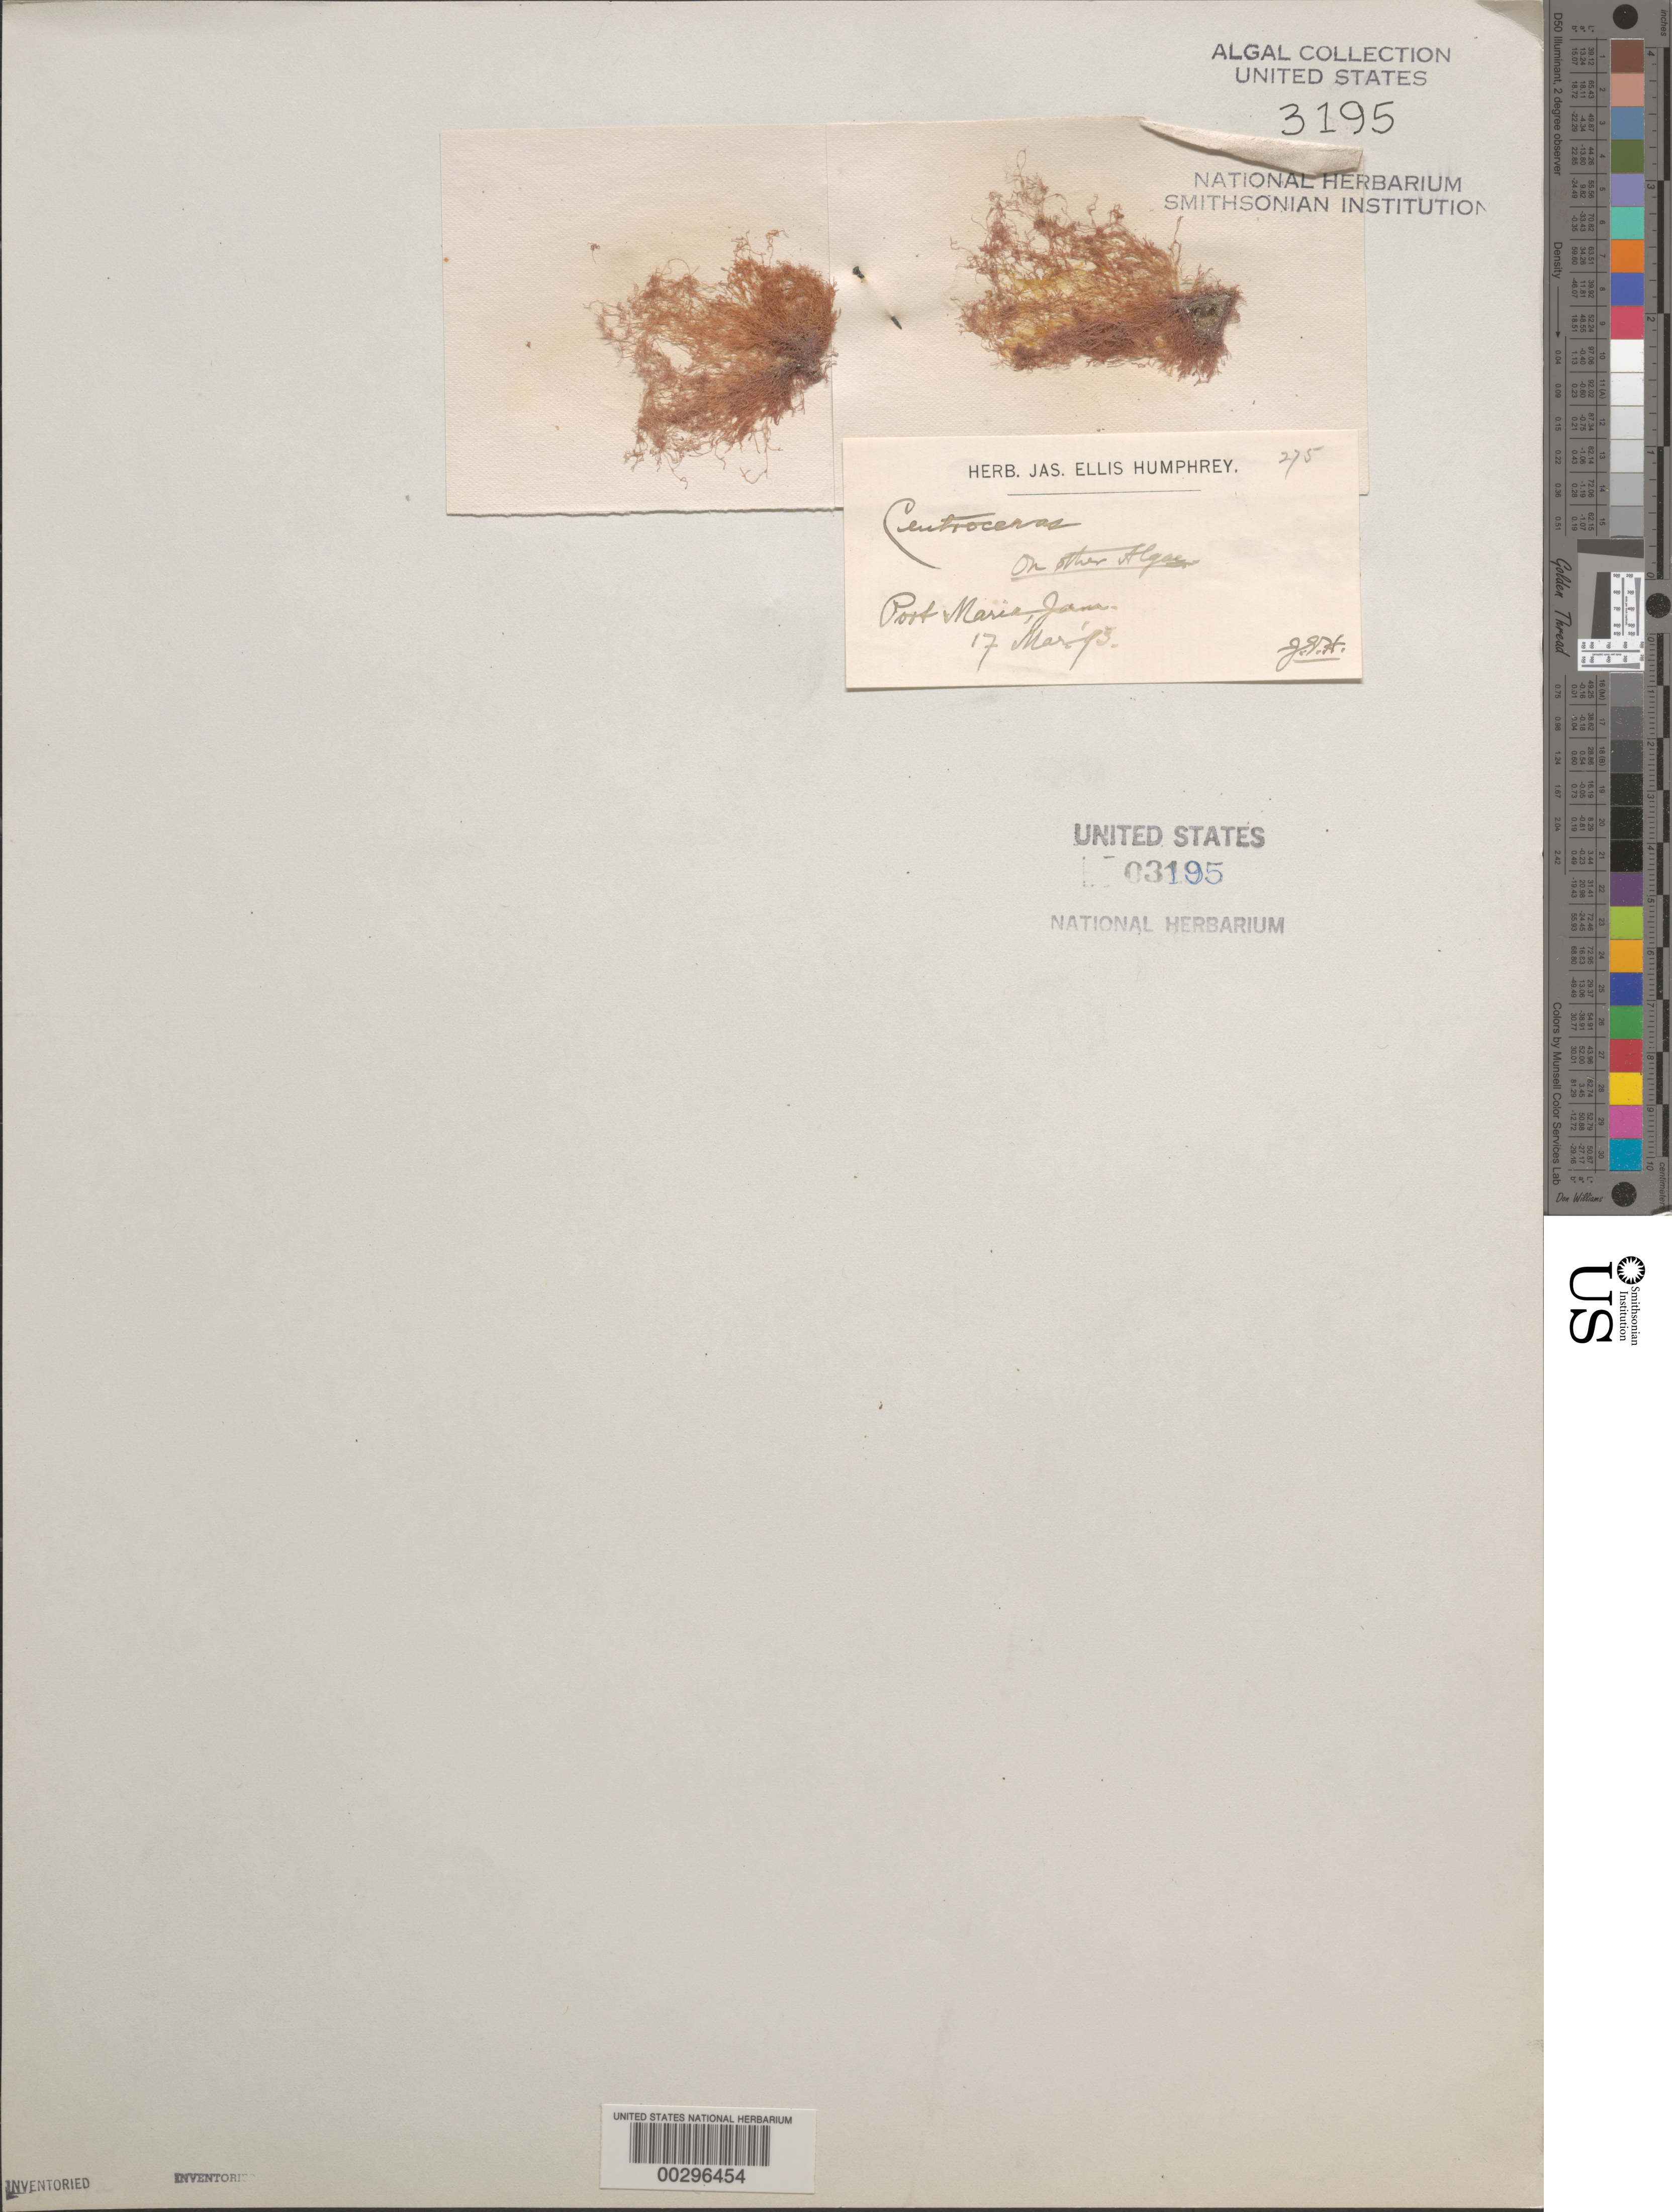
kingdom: Plantae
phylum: Rhodophyta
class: Florideophyceae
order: Ceramiales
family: Ceramiaceae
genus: Centroceras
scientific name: Centroceras sp.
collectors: J. Humphrey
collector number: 275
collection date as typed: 17 III 93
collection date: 1893-03-17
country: Jamaica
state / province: Saint Mary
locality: Port Maria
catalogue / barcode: US 3195